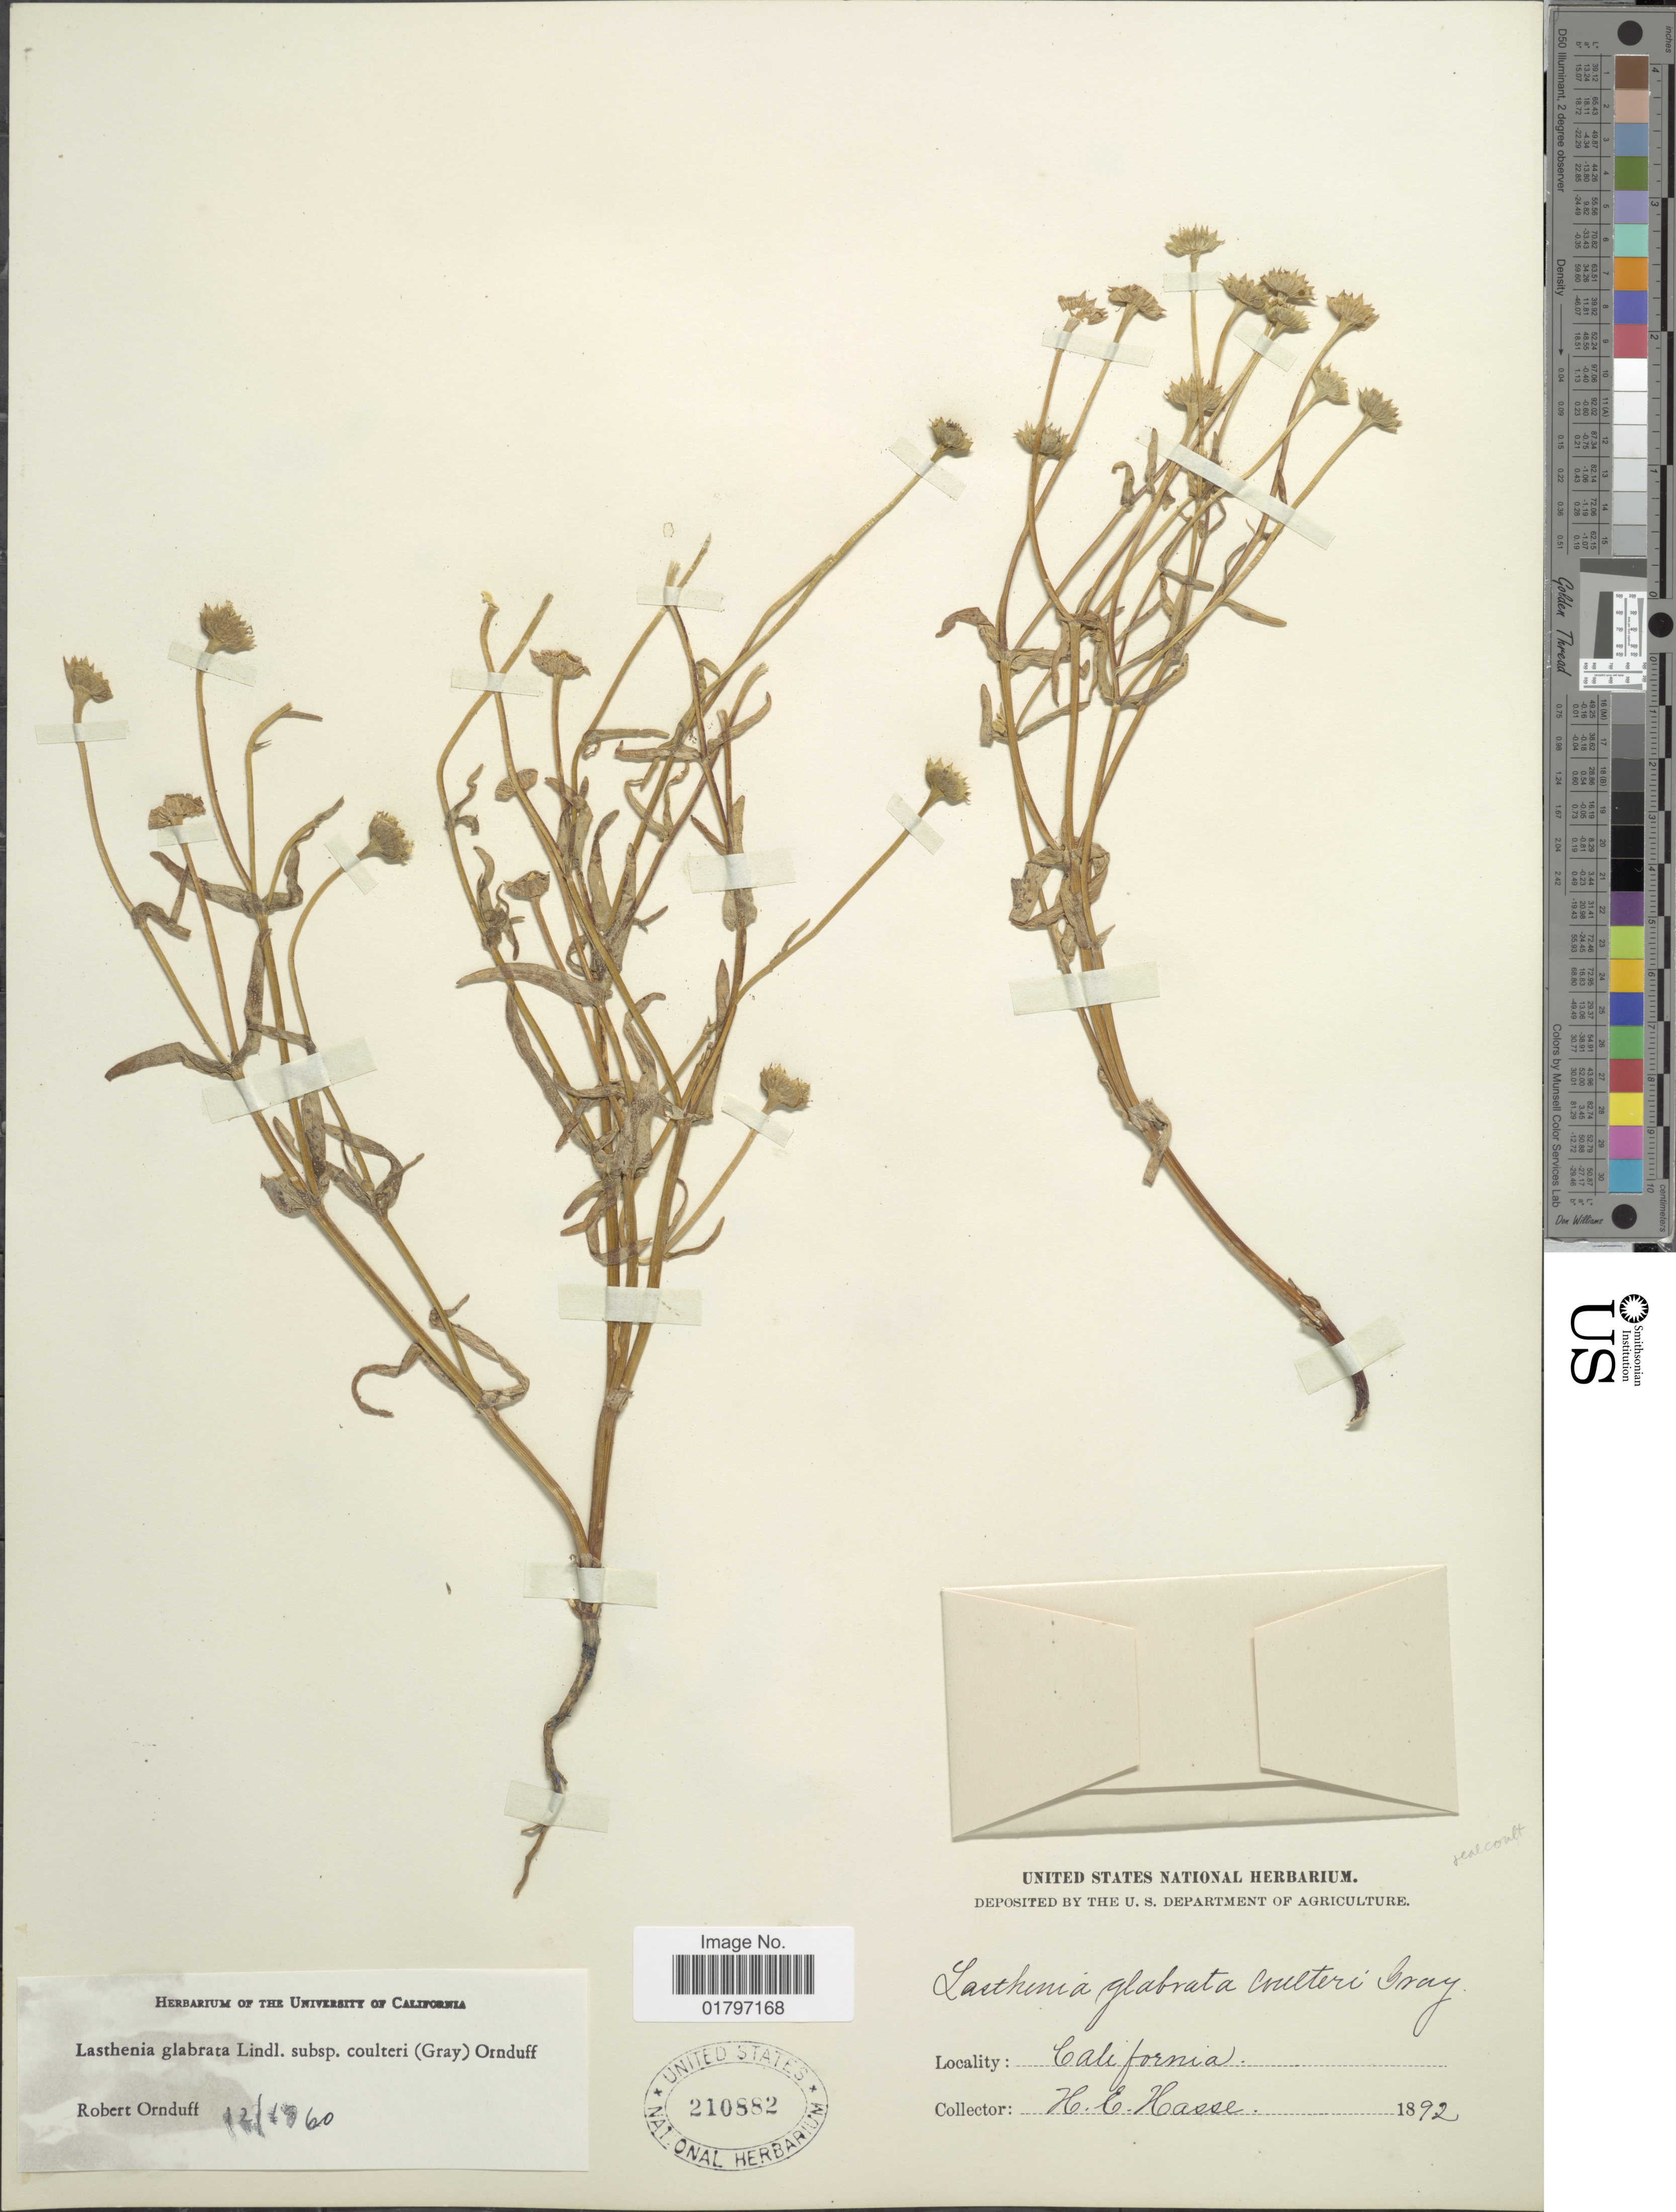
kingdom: Plantae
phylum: Tracheophyta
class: Magnoliopsida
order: Asterales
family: Asteraceae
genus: Lasthenia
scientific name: Lasthenia glabrata subsp. coulteri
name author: (A. Gray) Ornduff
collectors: H. E. Hasse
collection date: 1892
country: United States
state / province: California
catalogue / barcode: US 210882